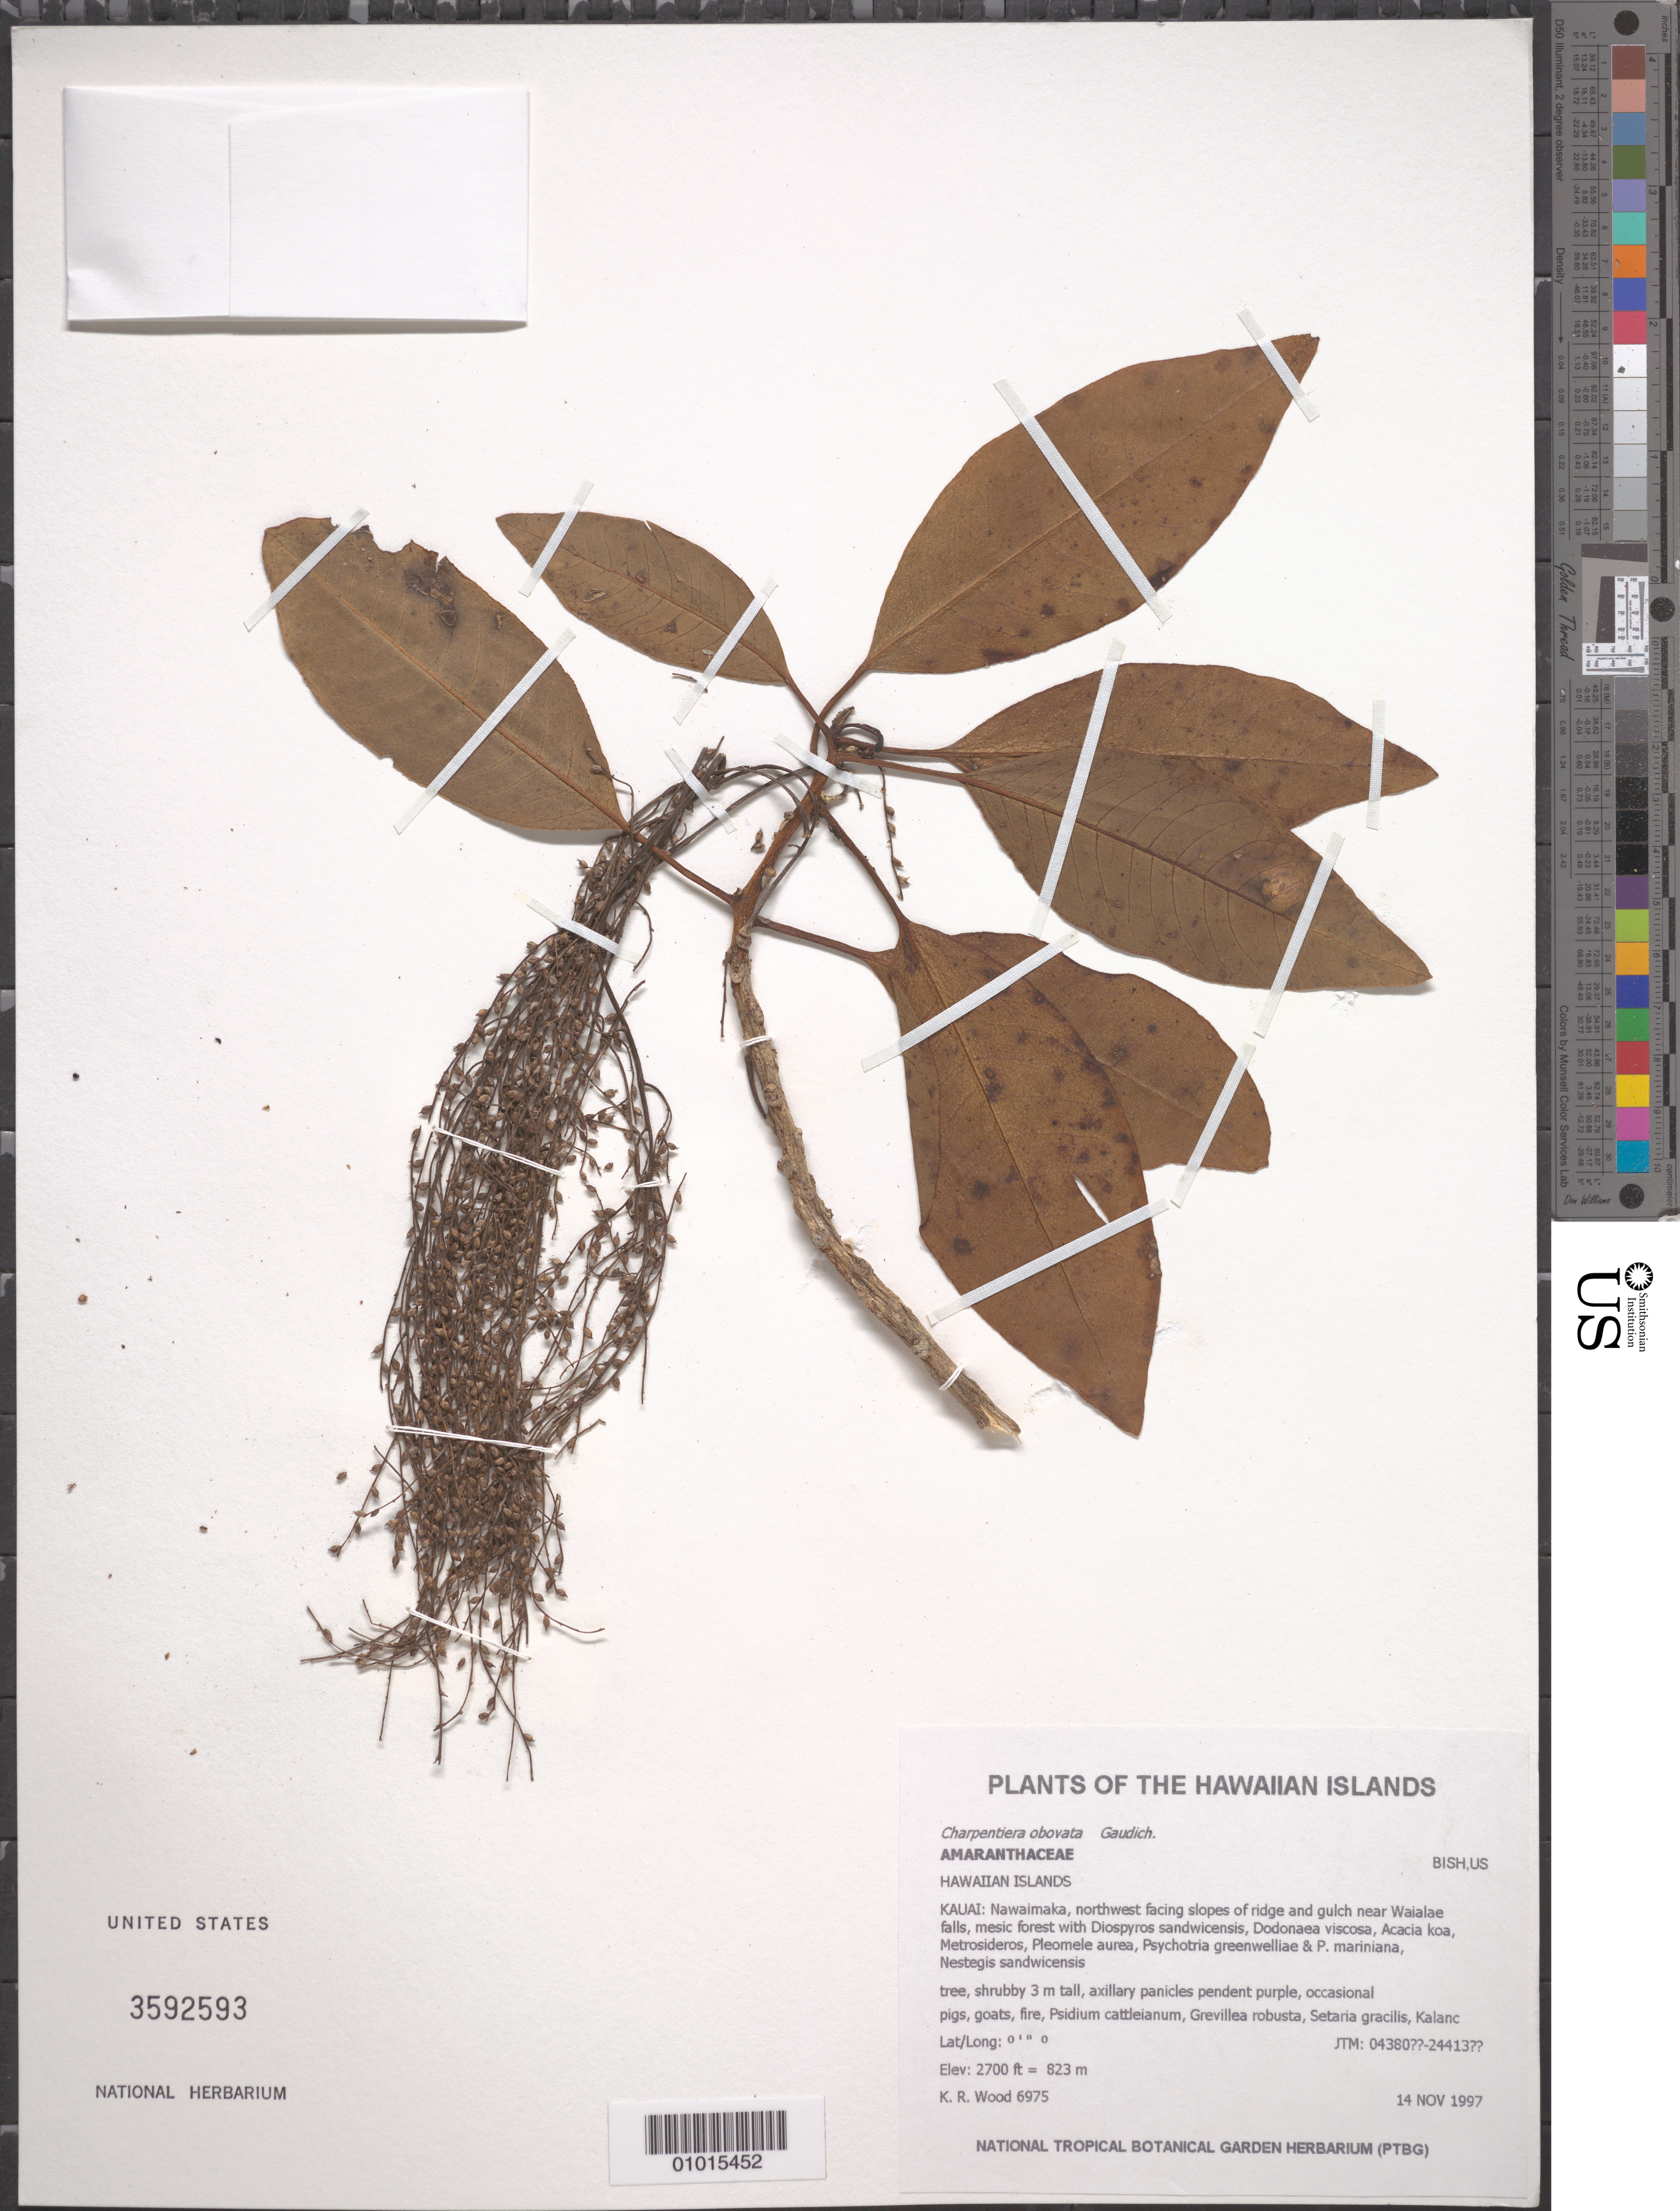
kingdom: Plantae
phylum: Tracheophyta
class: Magnoliopsida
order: Caryophyllales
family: Amaranthaceae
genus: Charpentiera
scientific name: Charpentiera obovata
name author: Gaudich.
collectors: K. R. Wood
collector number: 6975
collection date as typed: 14 Nov 1997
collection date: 1997-11-14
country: United States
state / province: Hawaii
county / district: Kauai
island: Kaua'i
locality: Nawaimaka, northwest facing slopes of ridge and gulch near Waialae falls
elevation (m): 823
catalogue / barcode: US 3592593